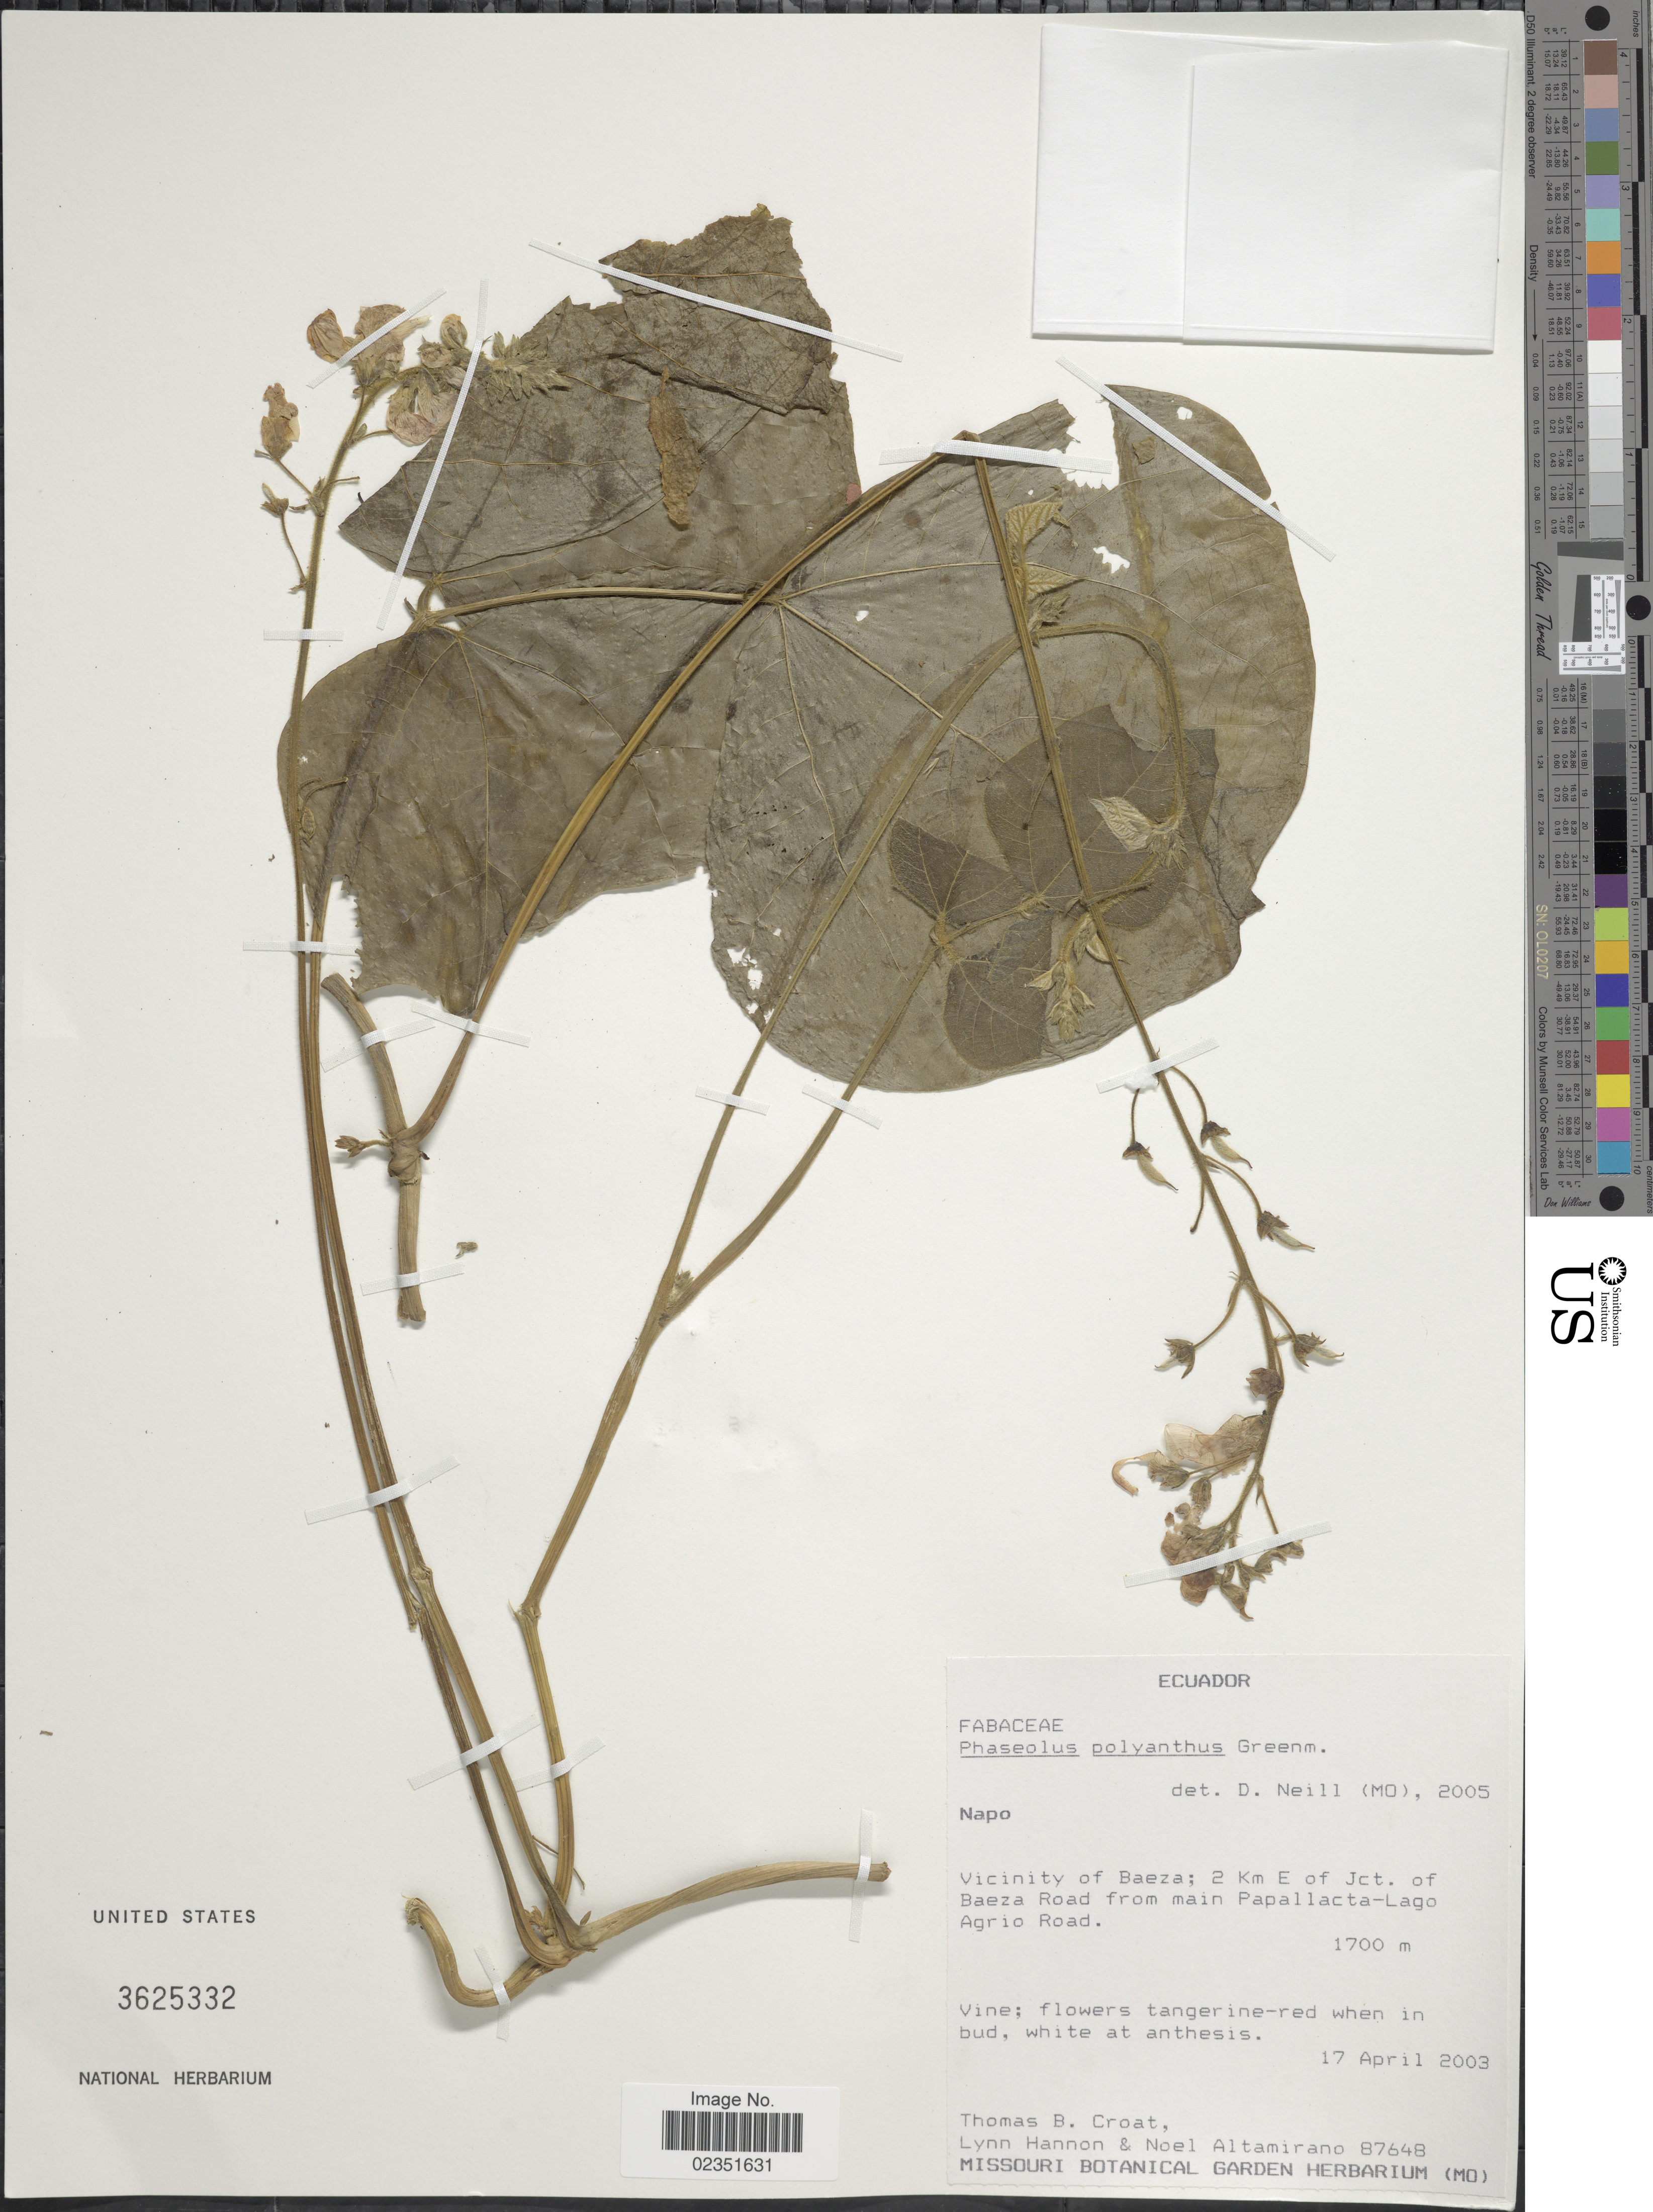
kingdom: Plantae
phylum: Tracheophyta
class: Magnoliopsida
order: Fabales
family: Fabaceae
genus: Phaseolus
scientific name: Phaseolus polyanthus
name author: Greenm.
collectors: T. B. Croat, L. Hannon & N. Altamirano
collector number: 87648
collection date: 2003-04-17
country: Ecuador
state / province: Napo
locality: Vicinity of Baeza: 2 km E of Jct. of Baeza Road from main Papallacta-Lago Agrio Road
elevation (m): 1700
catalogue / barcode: US 3625332